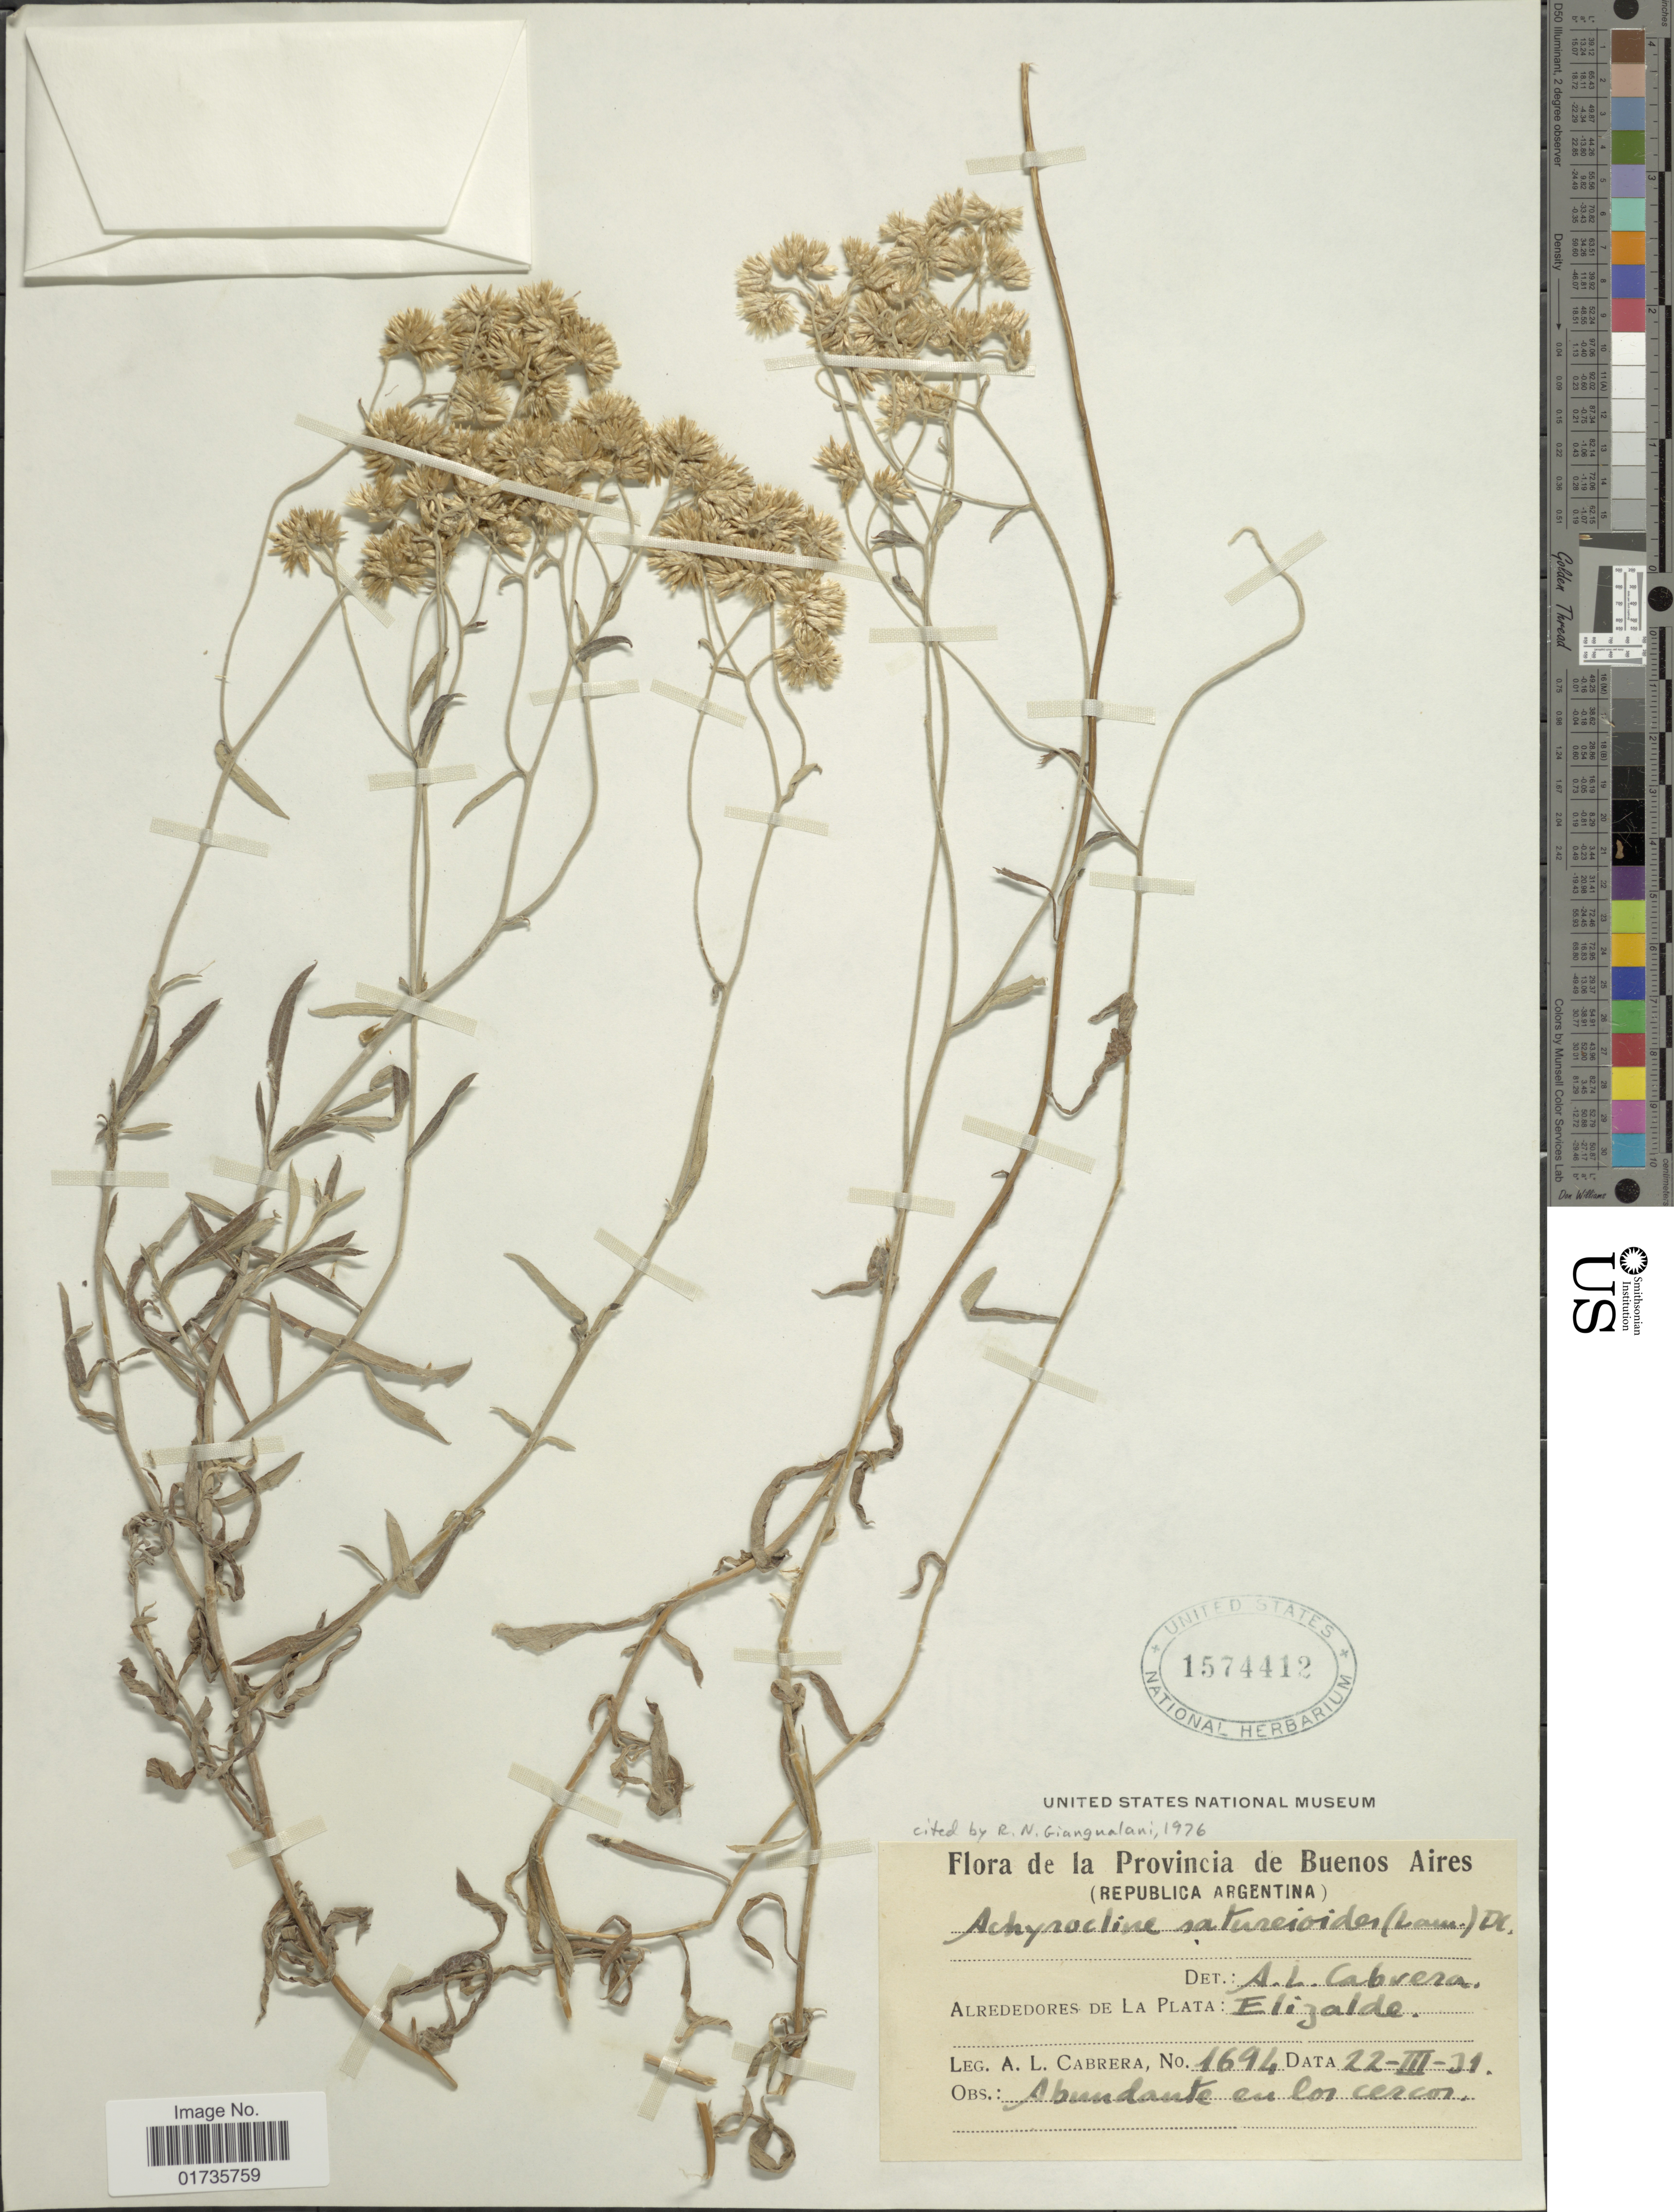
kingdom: Plantae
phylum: Tracheophyta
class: Magnoliopsida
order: Asterales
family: Asteraceae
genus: Achyrocline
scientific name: Achyrocline satureioides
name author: (Lam.) DC.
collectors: A. L. Cabrera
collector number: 1694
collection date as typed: Transcribed d/m/y: 22/3/31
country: Argentina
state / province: Buenos Aires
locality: Provincia de Buenos Aires, (Republica Argentina), Alrededores de La Plata: Elizalde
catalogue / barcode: US 1574412